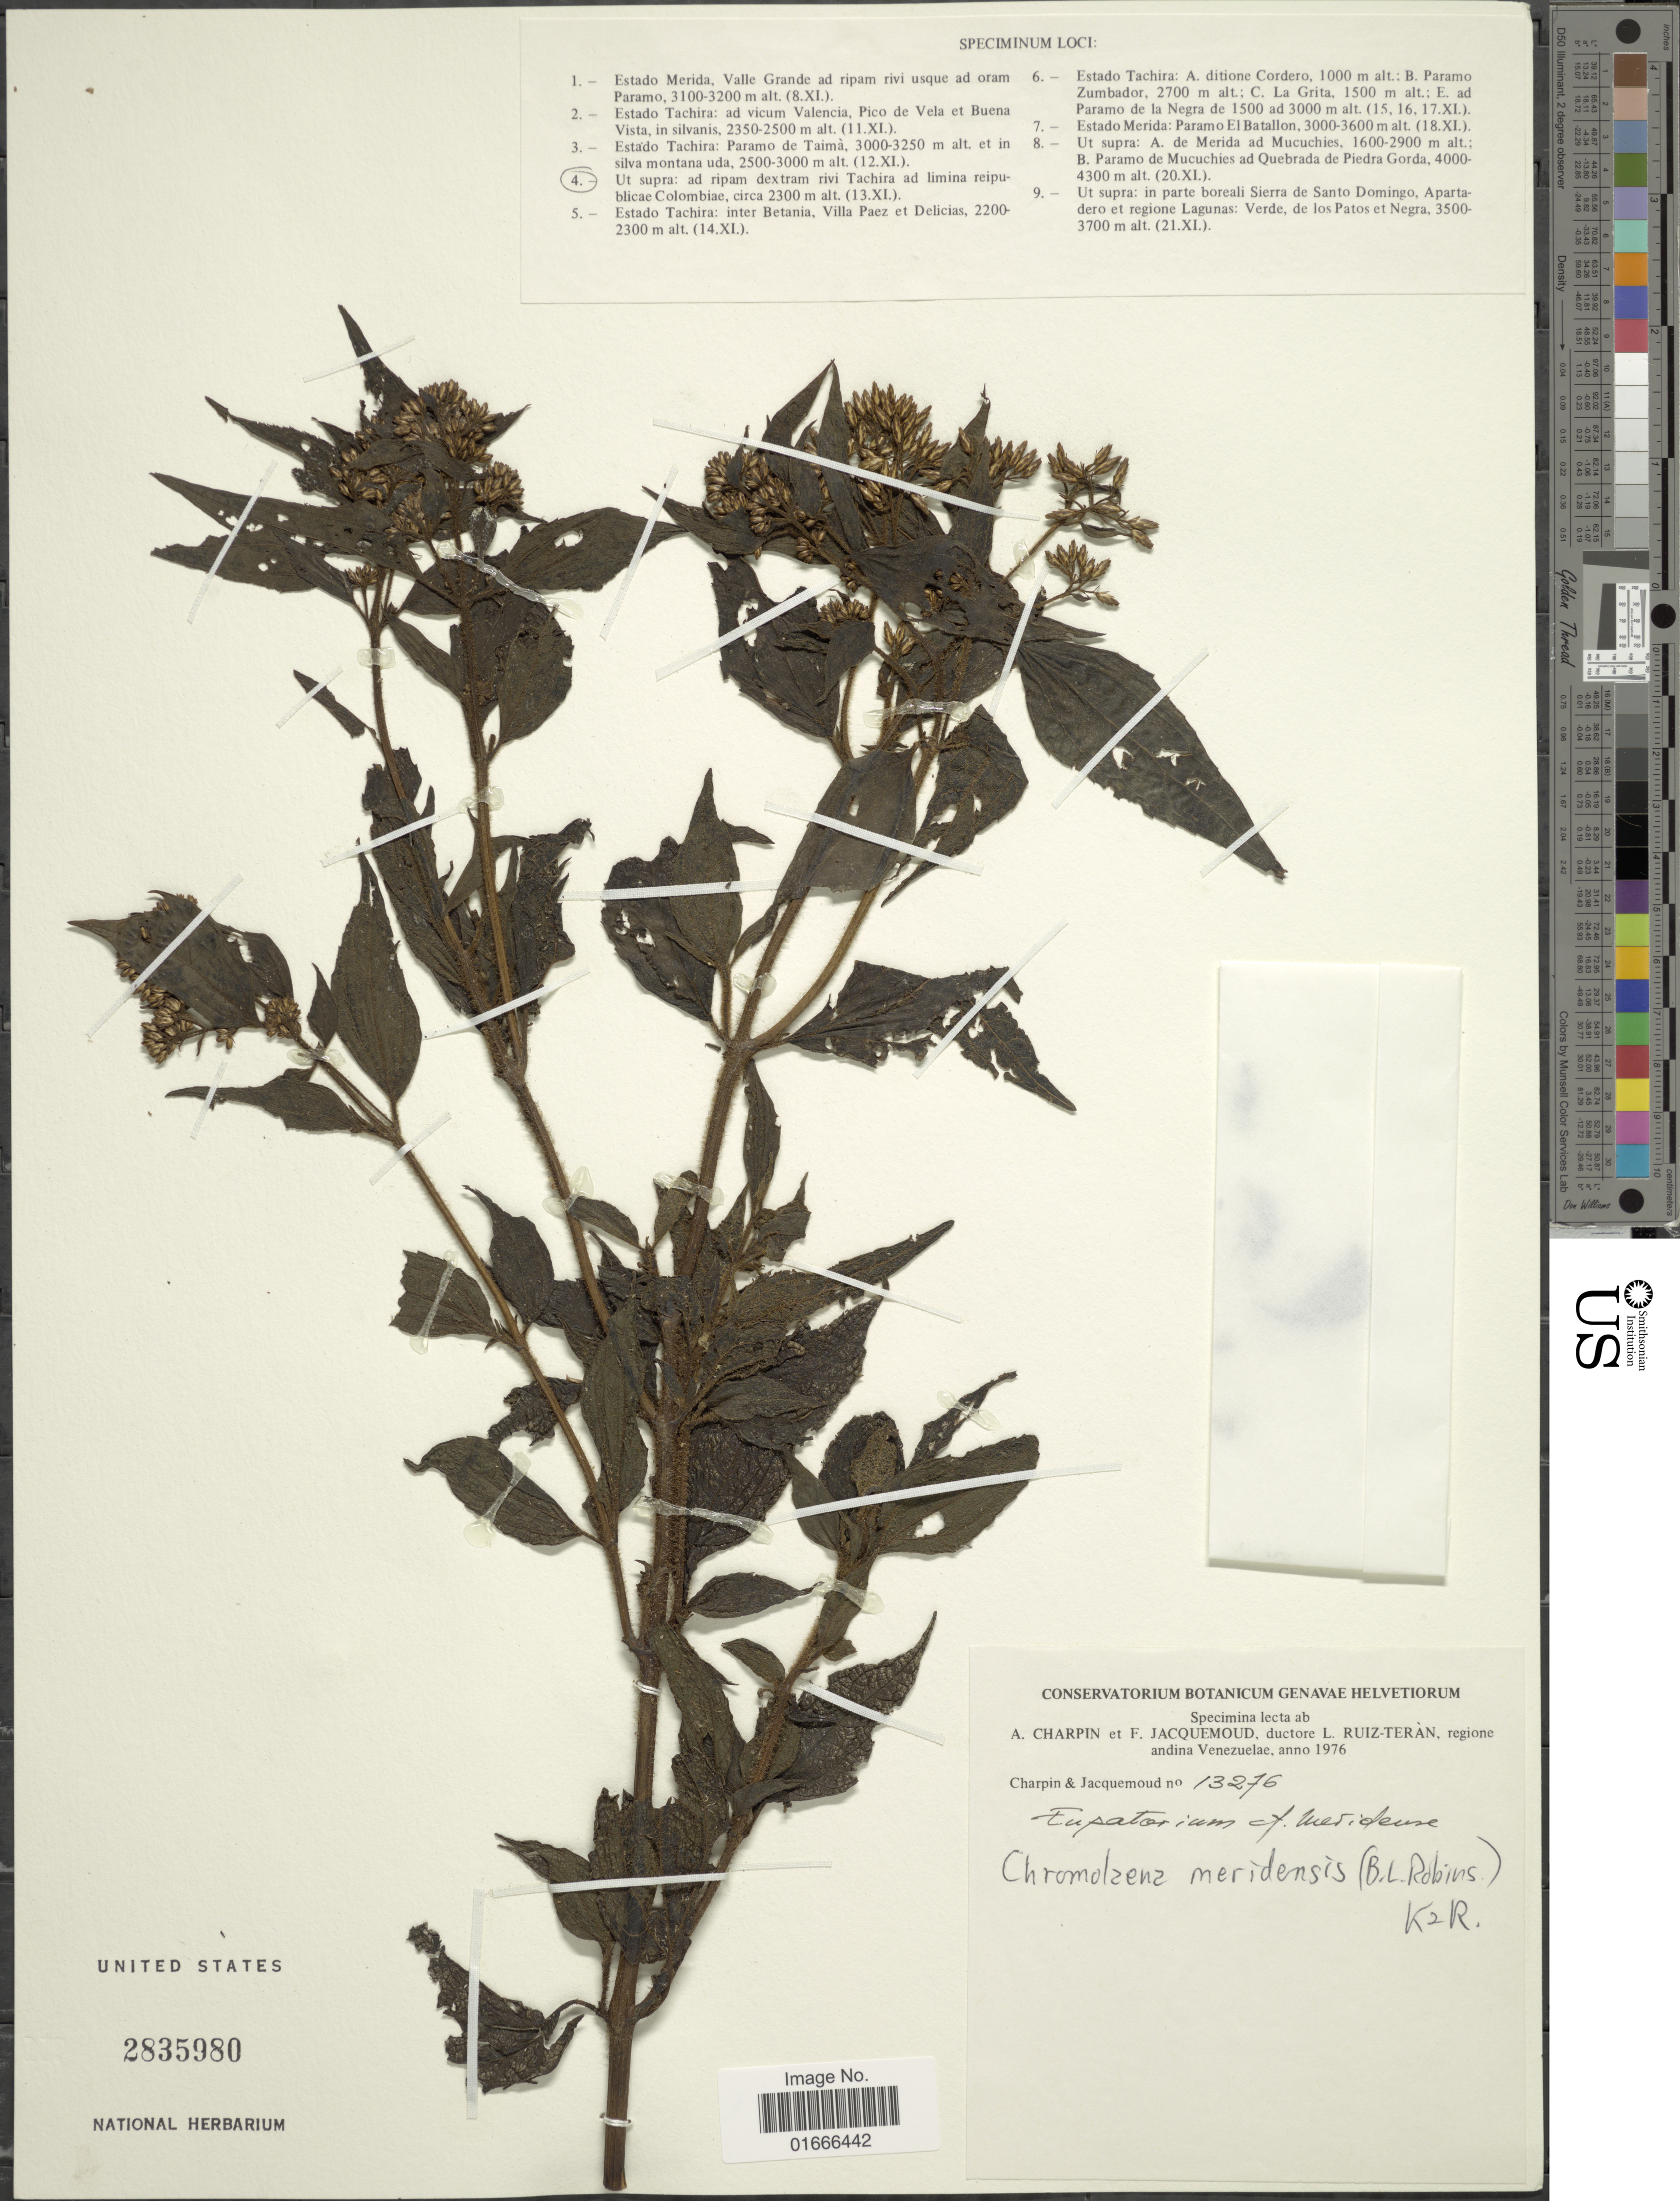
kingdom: Plantae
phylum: Tracheophyta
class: Magnoliopsida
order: Asterales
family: Asteraceae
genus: Chromolaena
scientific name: Chromolaena meridensis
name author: (B.L. Rob.) R.M. King & H. Rob.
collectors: A. Charpin & F. Jacquemoud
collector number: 13276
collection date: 1976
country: Venezuela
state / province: Tachira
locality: Ut supra, ad ripam dextram rivi Tachira ad limina reipublicae Colombiae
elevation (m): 2300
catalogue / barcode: US 2835980